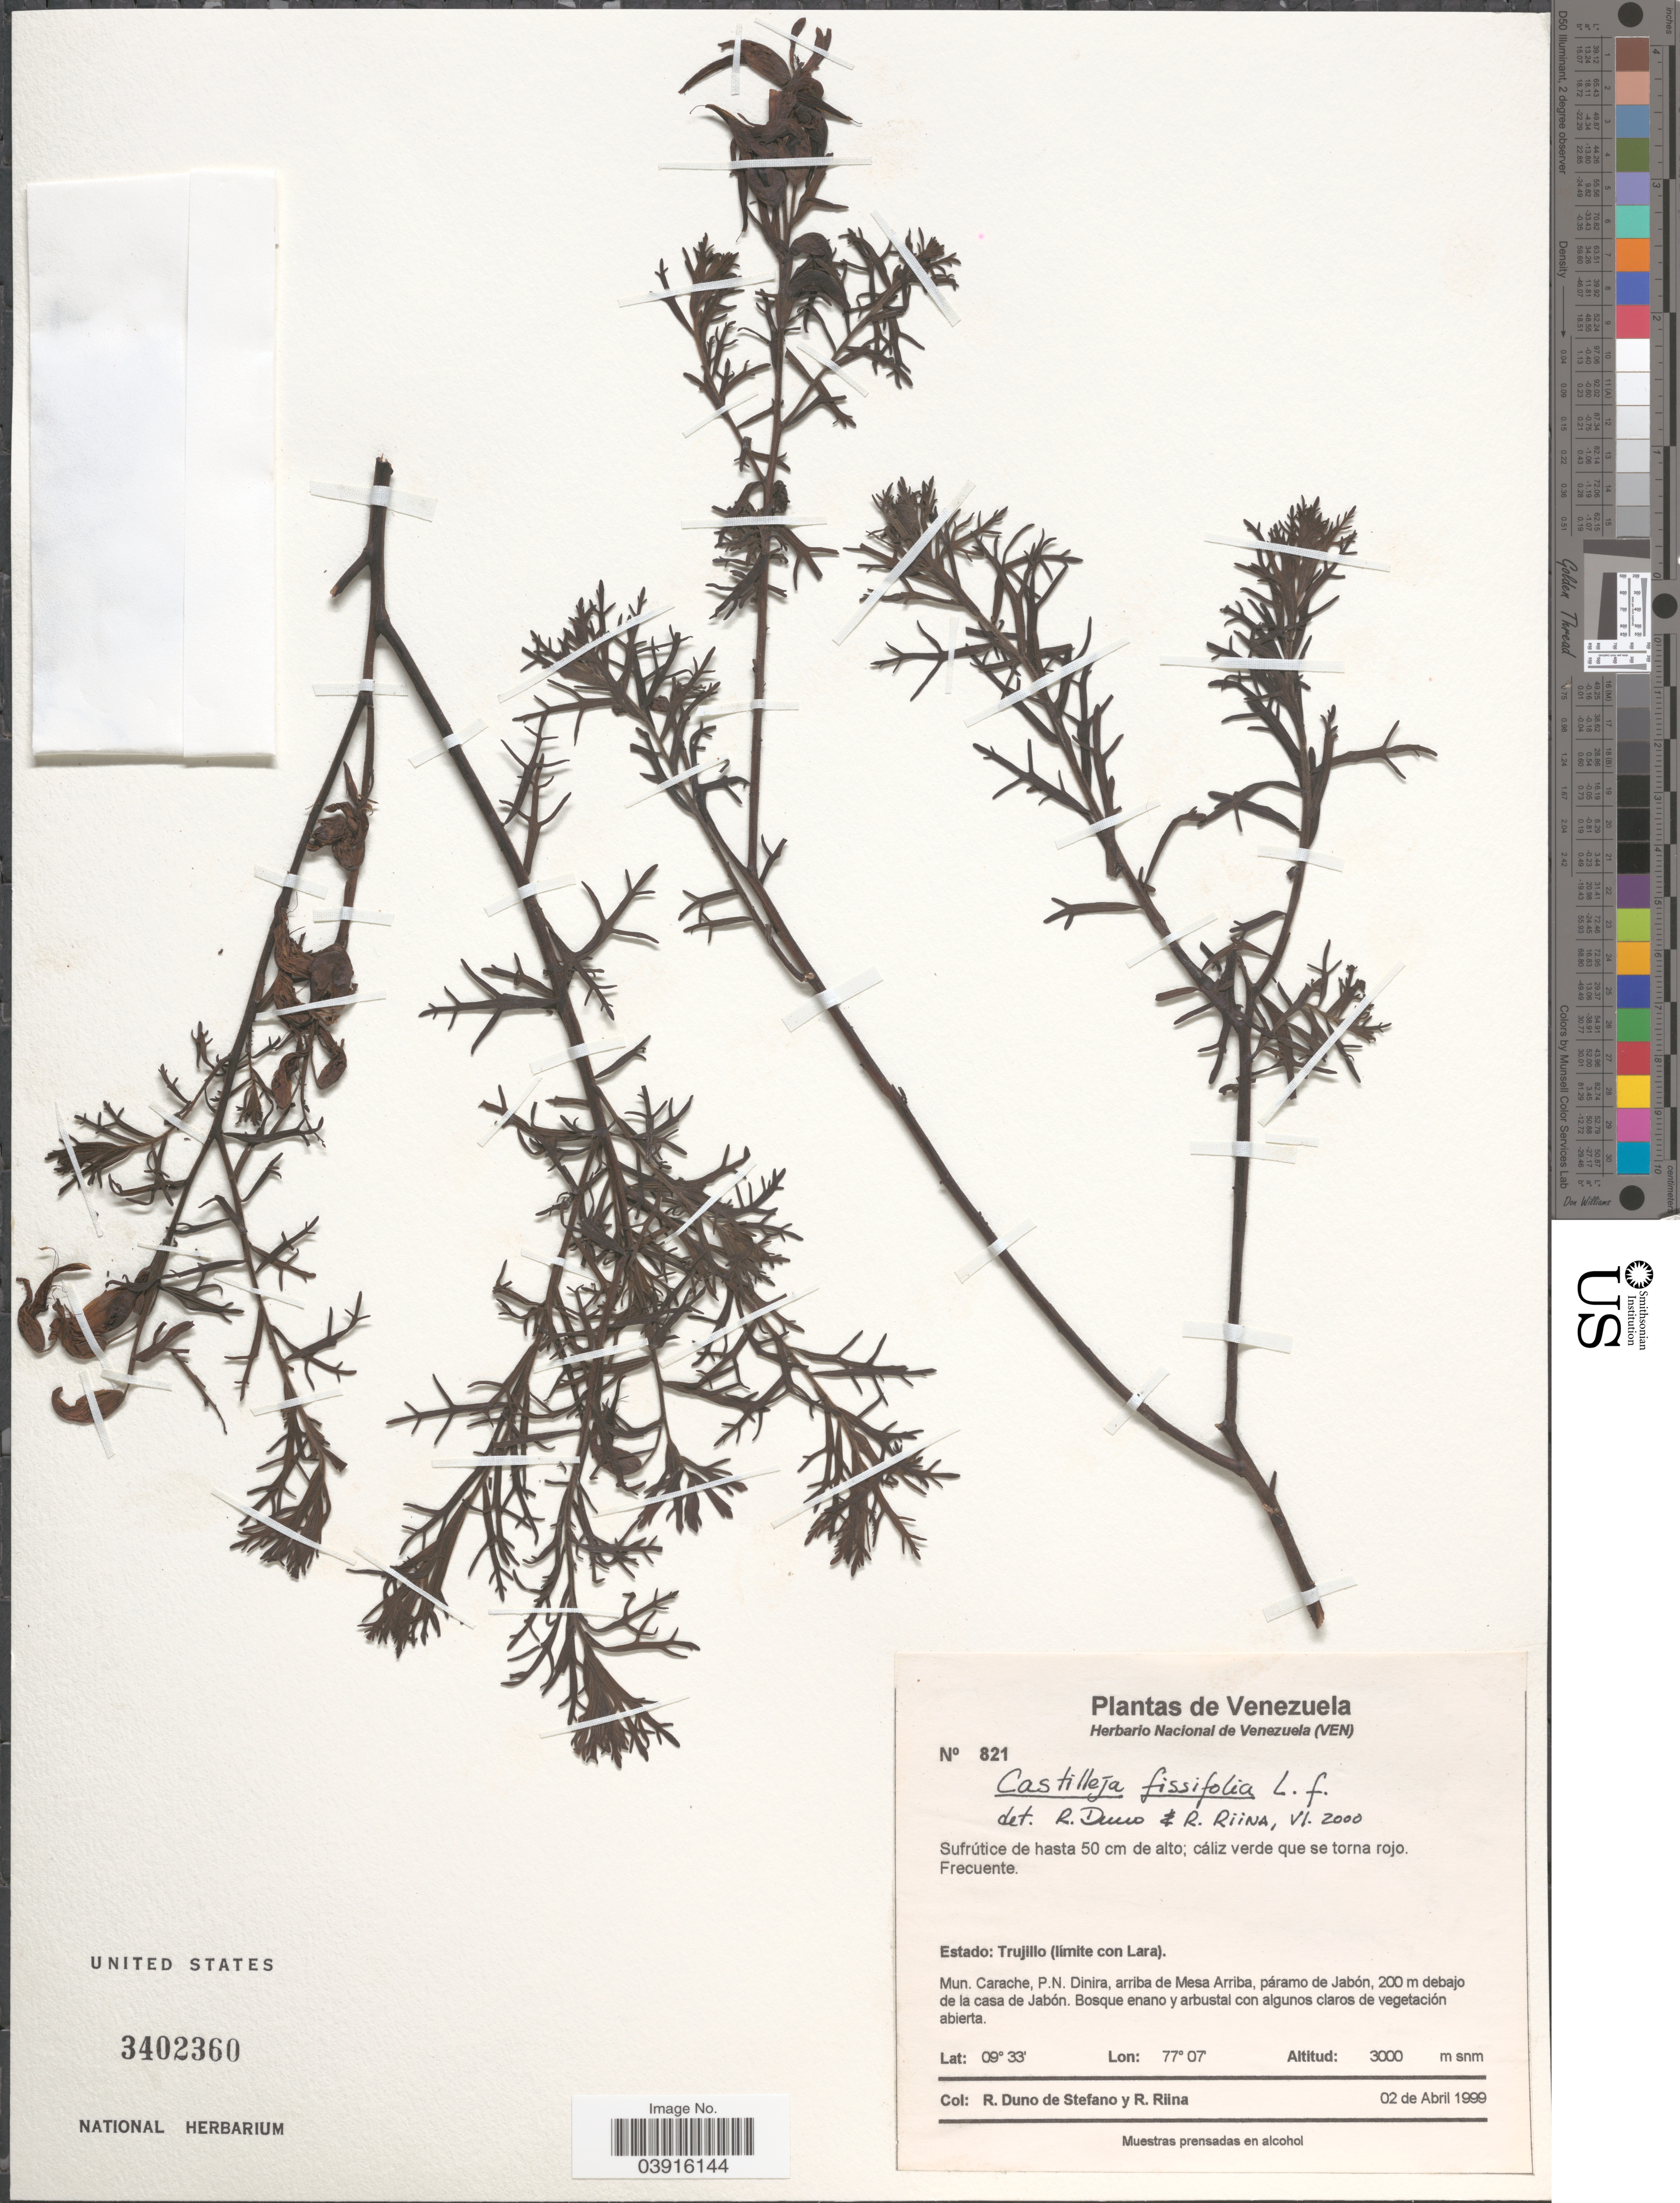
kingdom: Plantae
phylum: Tracheophyta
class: Magnoliopsida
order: Lamiales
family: Orobanchaceae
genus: Castilleja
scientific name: Castilleja fissifolia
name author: L. f.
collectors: R. Duno de Stefano & R. Riina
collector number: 821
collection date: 1999-04-02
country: Venezuela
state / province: Trujillo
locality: Estado: Trujillo (límite con Lara). Mun. Carache, P.N. Dinira, arriba de Mesa Arriba, páramo de Jabón, 200m debajo de la casa de Jabón.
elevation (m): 3000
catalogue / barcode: US 3402360